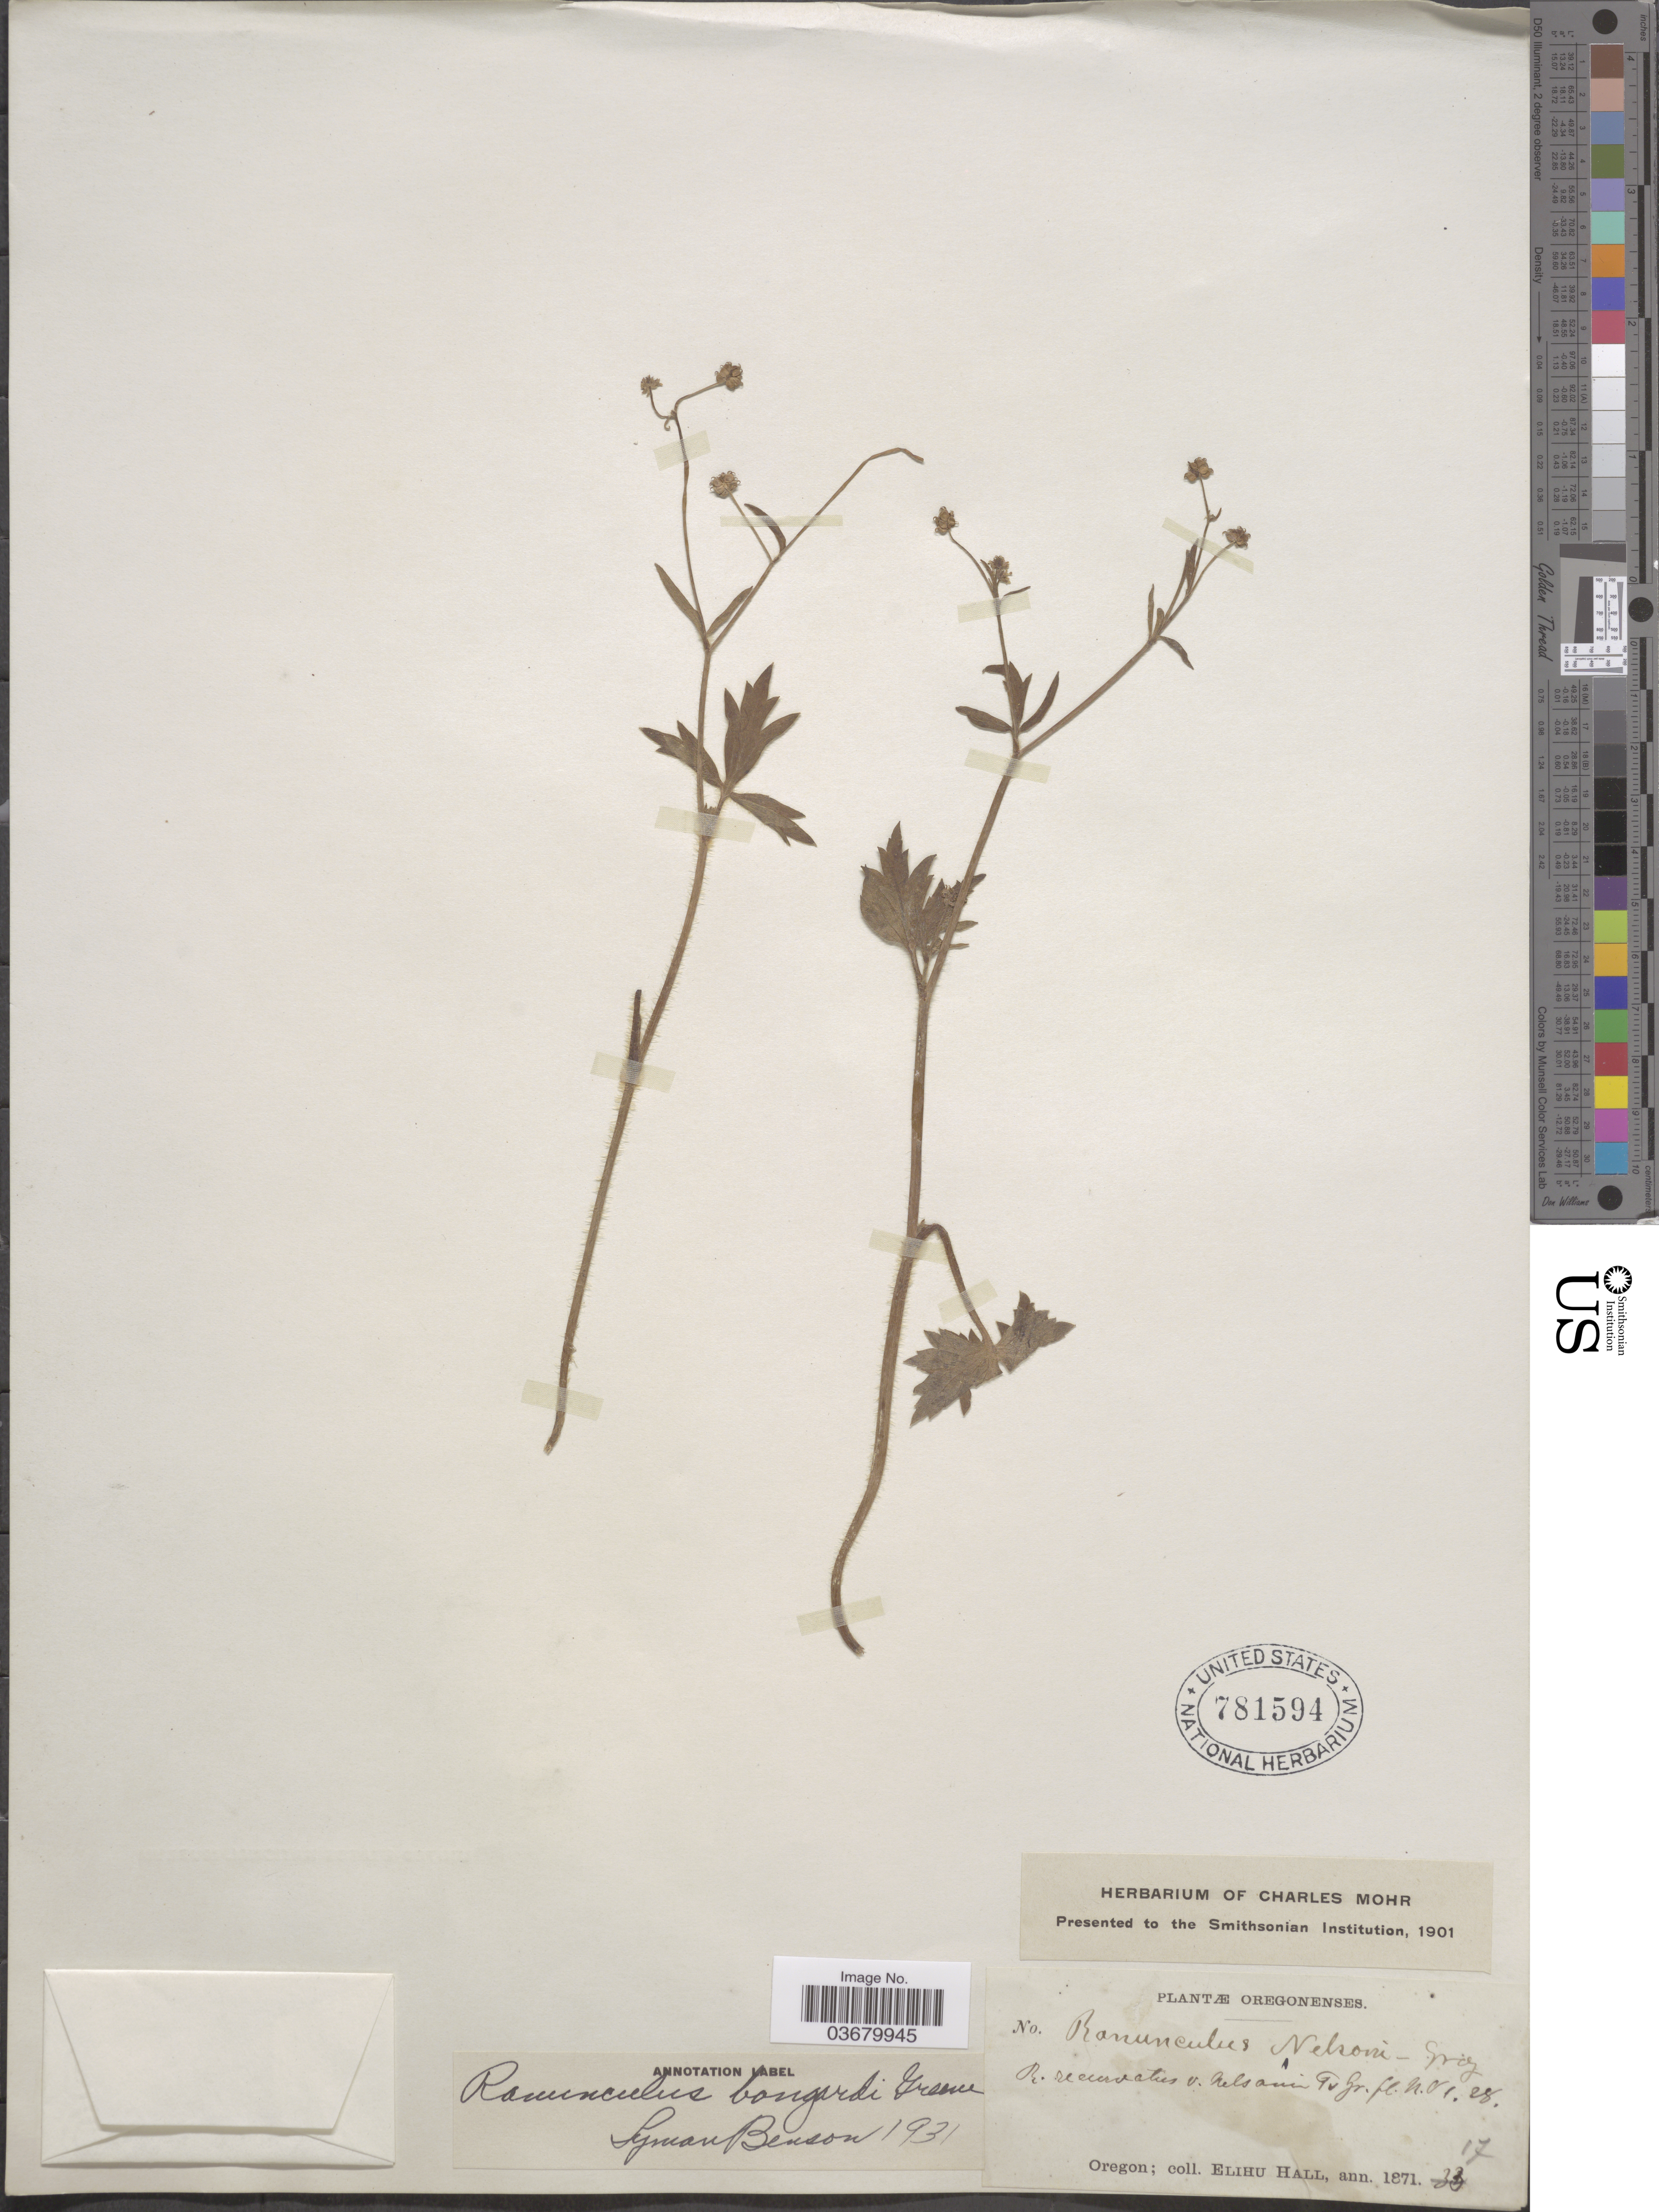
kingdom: Plantae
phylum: Tracheophyta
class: Magnoliopsida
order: Ranunculales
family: Ranunculaceae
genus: Ranunculus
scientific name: Ranunculus bongardii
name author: Greene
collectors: E. Hall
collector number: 17?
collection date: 1871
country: United States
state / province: Oregon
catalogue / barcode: US 781594